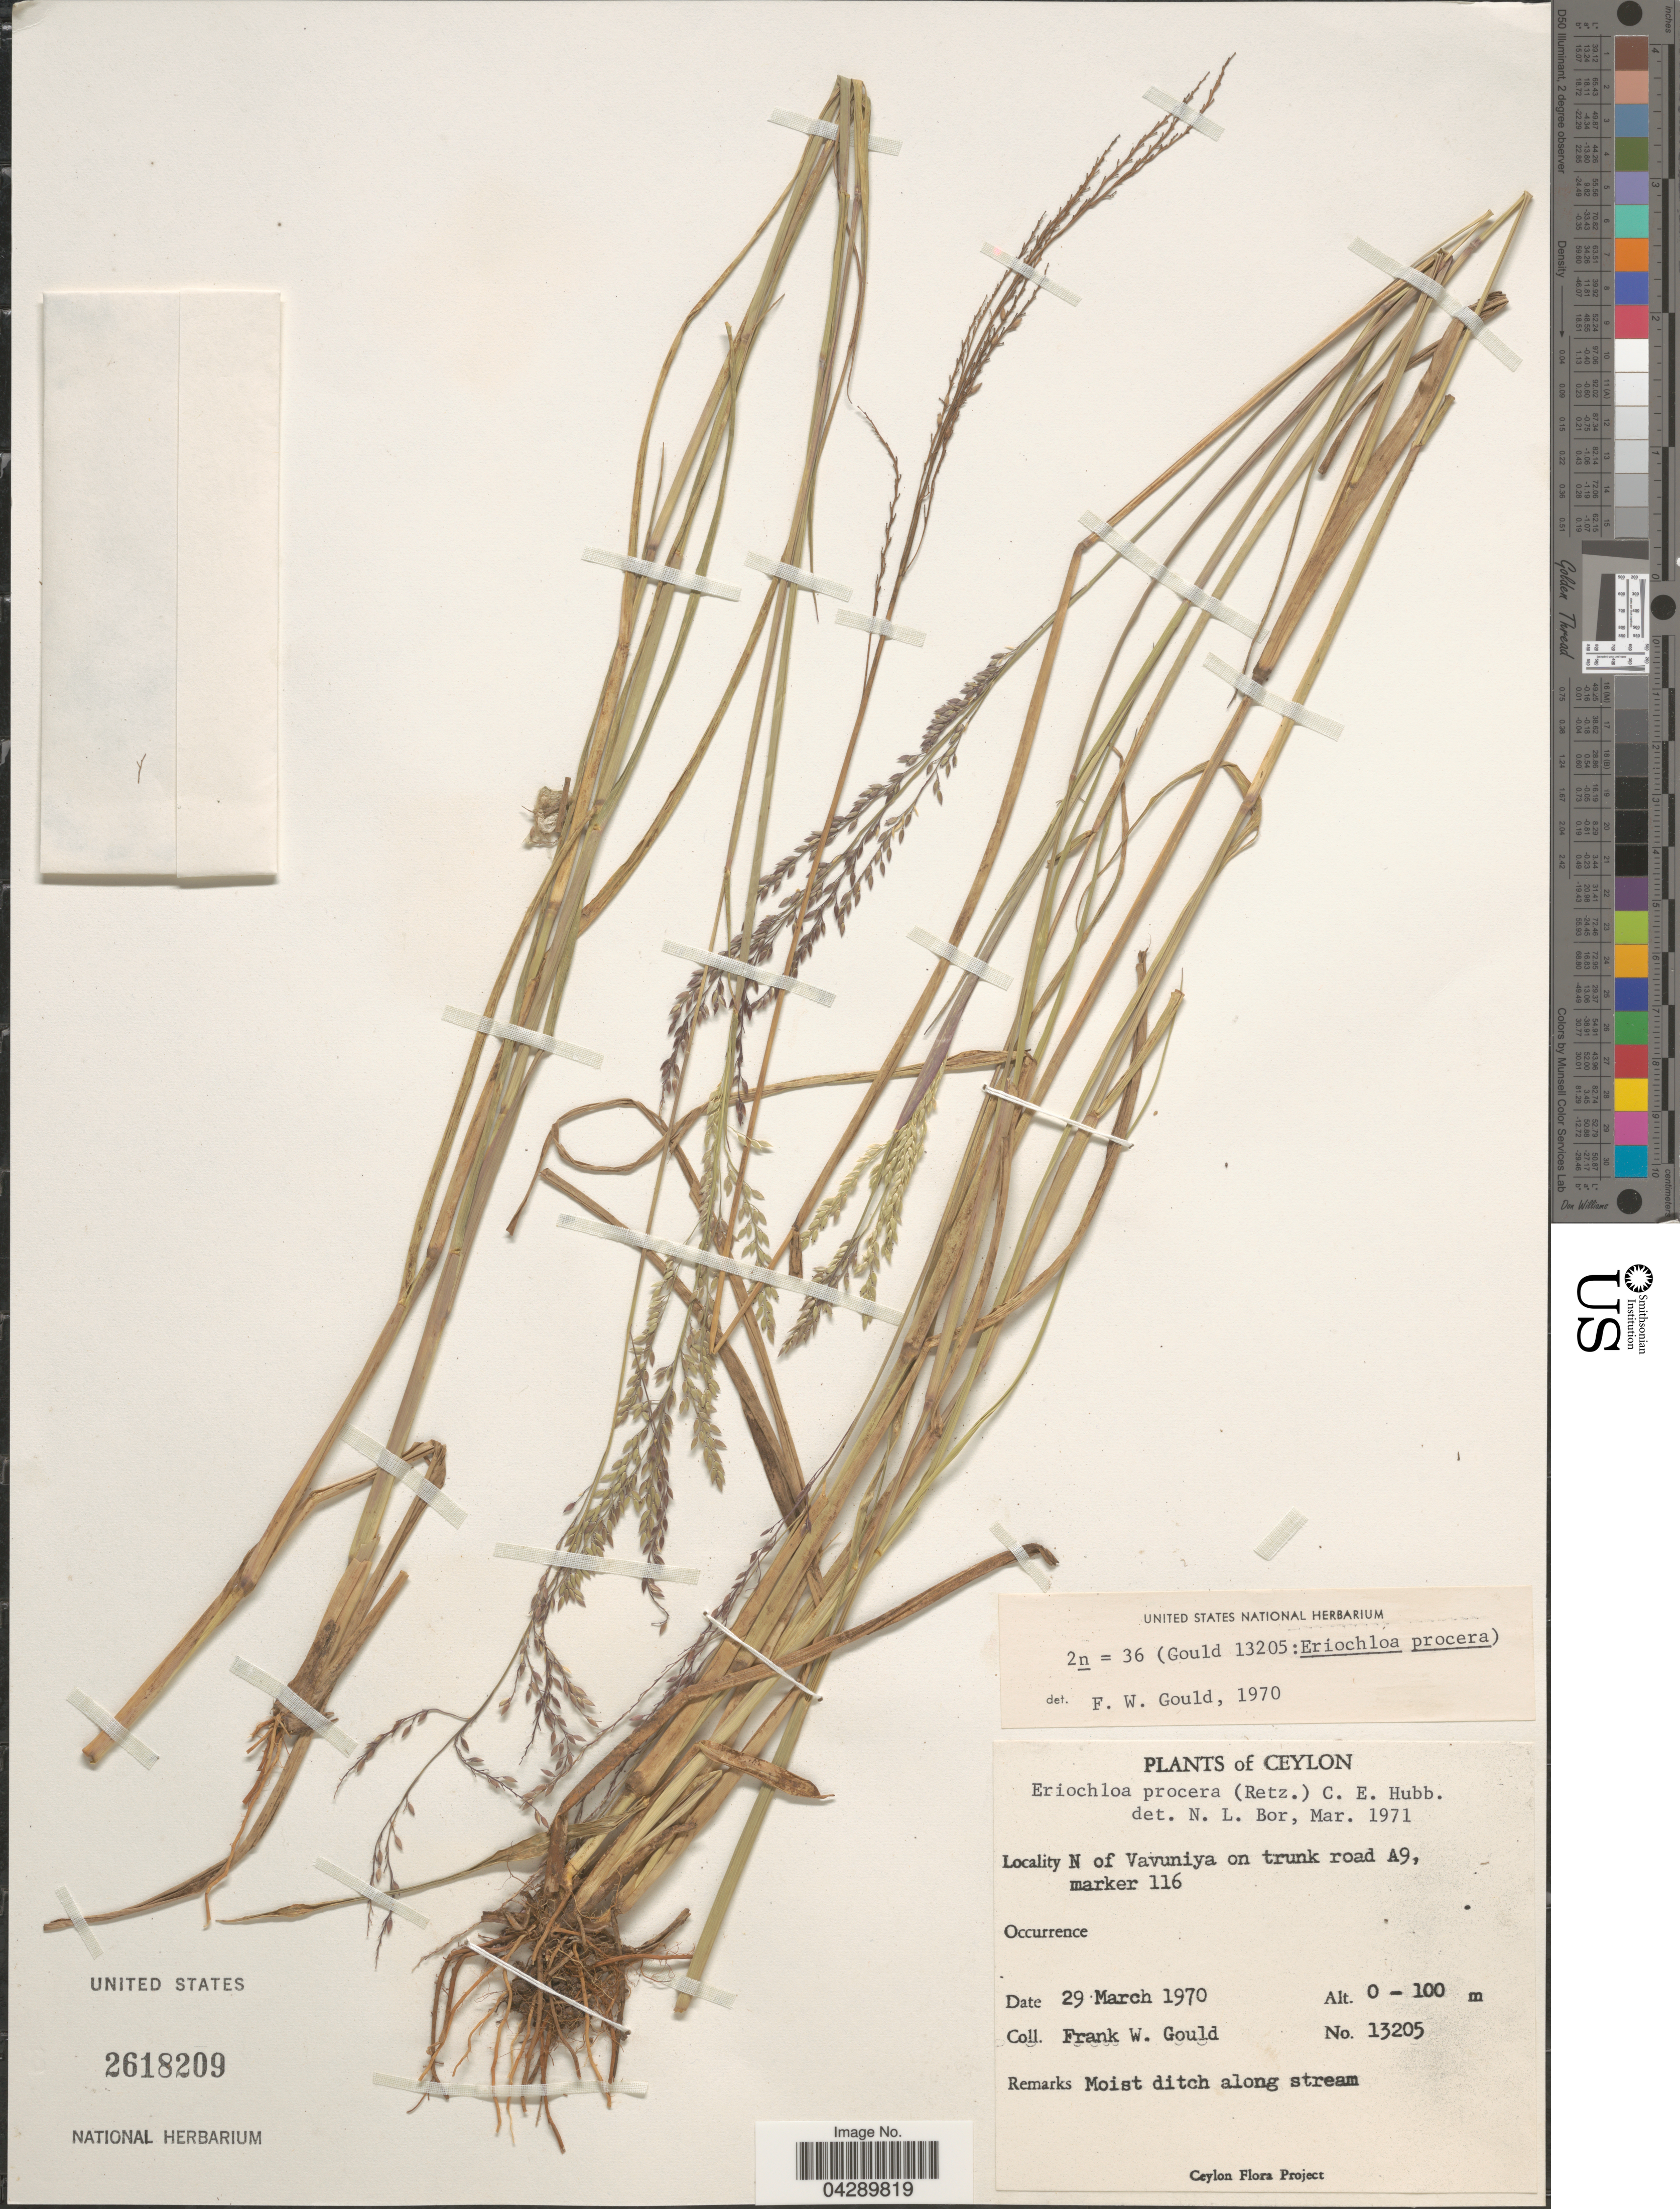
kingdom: Plantae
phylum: Tracheophyta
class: Liliopsida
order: Poales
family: Poaceae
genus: Eriochloa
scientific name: Eriochloa procera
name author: (Retz.) C.E. Hubb.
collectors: F. W. Gould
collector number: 13205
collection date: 1970-03-29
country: Sri Lanka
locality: Ceylon. N of Vavuniya on trunk road A9, marker 116. Moist ditch along stream.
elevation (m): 0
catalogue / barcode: US 2618209